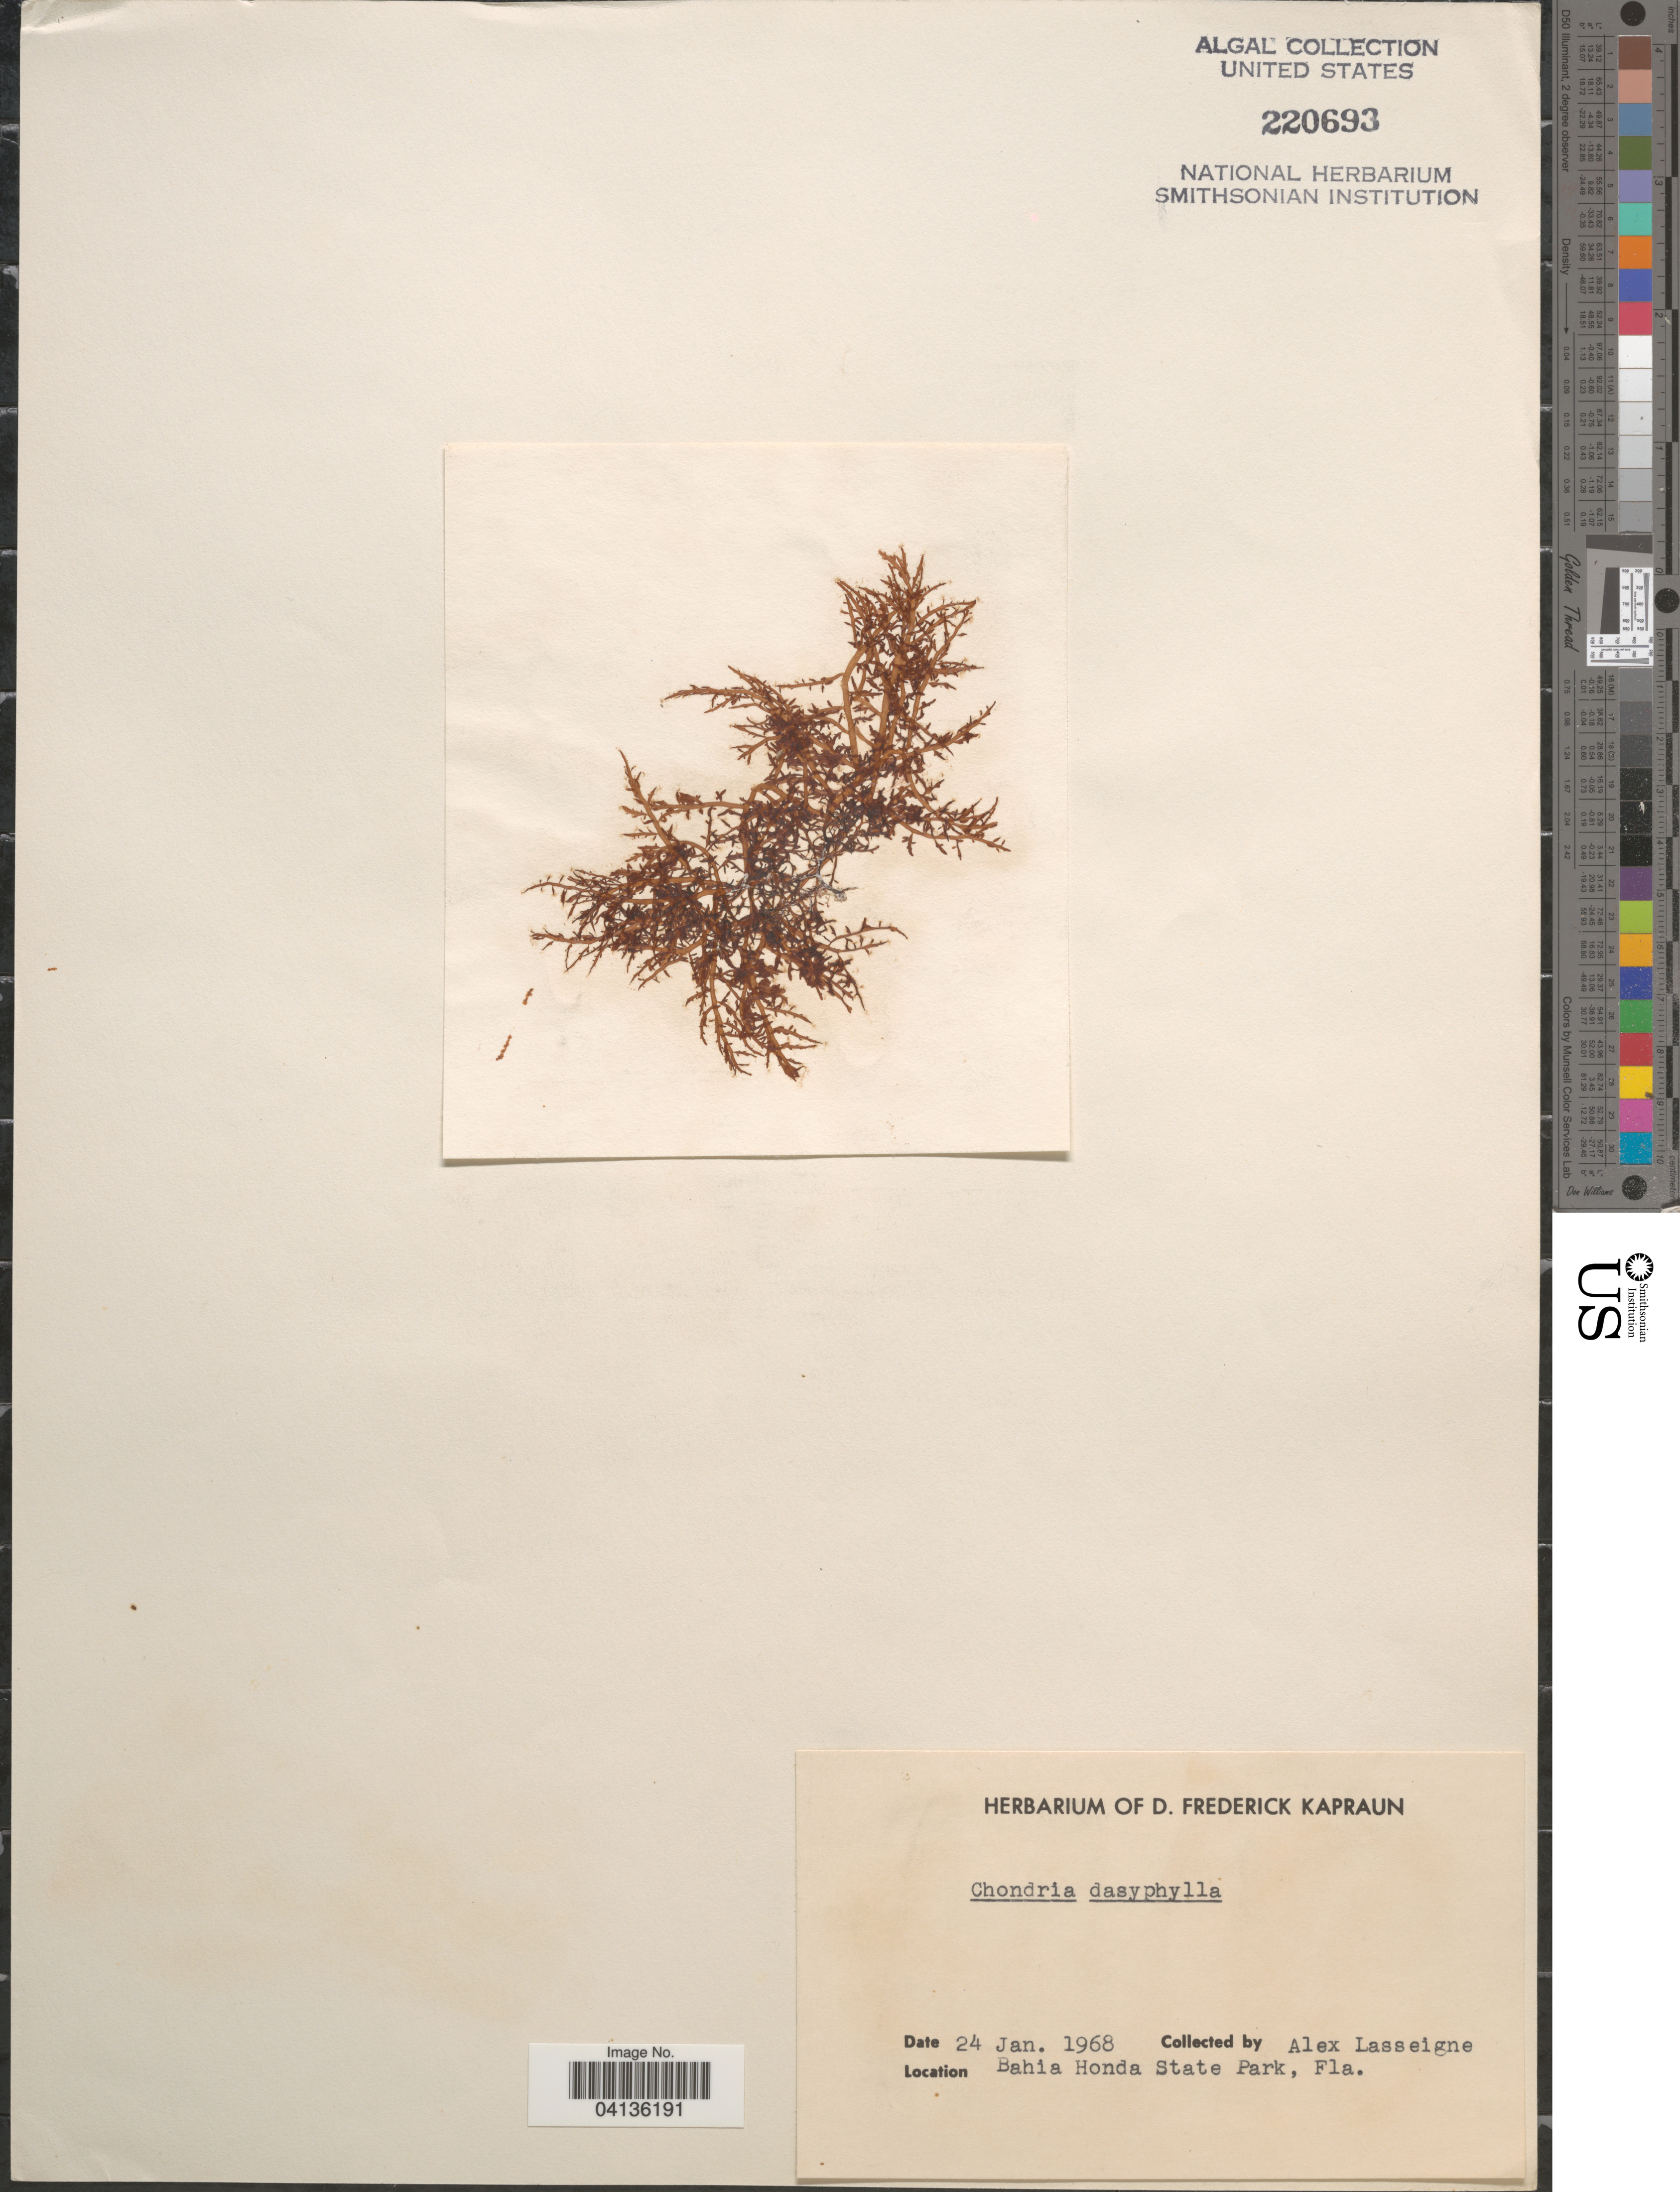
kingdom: Plantae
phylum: Rhodophyta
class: Florideophyceae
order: Ceramiales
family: Rhodomelaceae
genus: Chondria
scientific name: Chondria dasyphylla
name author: (Woodw.) C. Agardh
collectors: A. Lasseigne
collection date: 1968-01-24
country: United States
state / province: Florida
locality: Bahia Honda State Park.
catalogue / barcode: US 220693